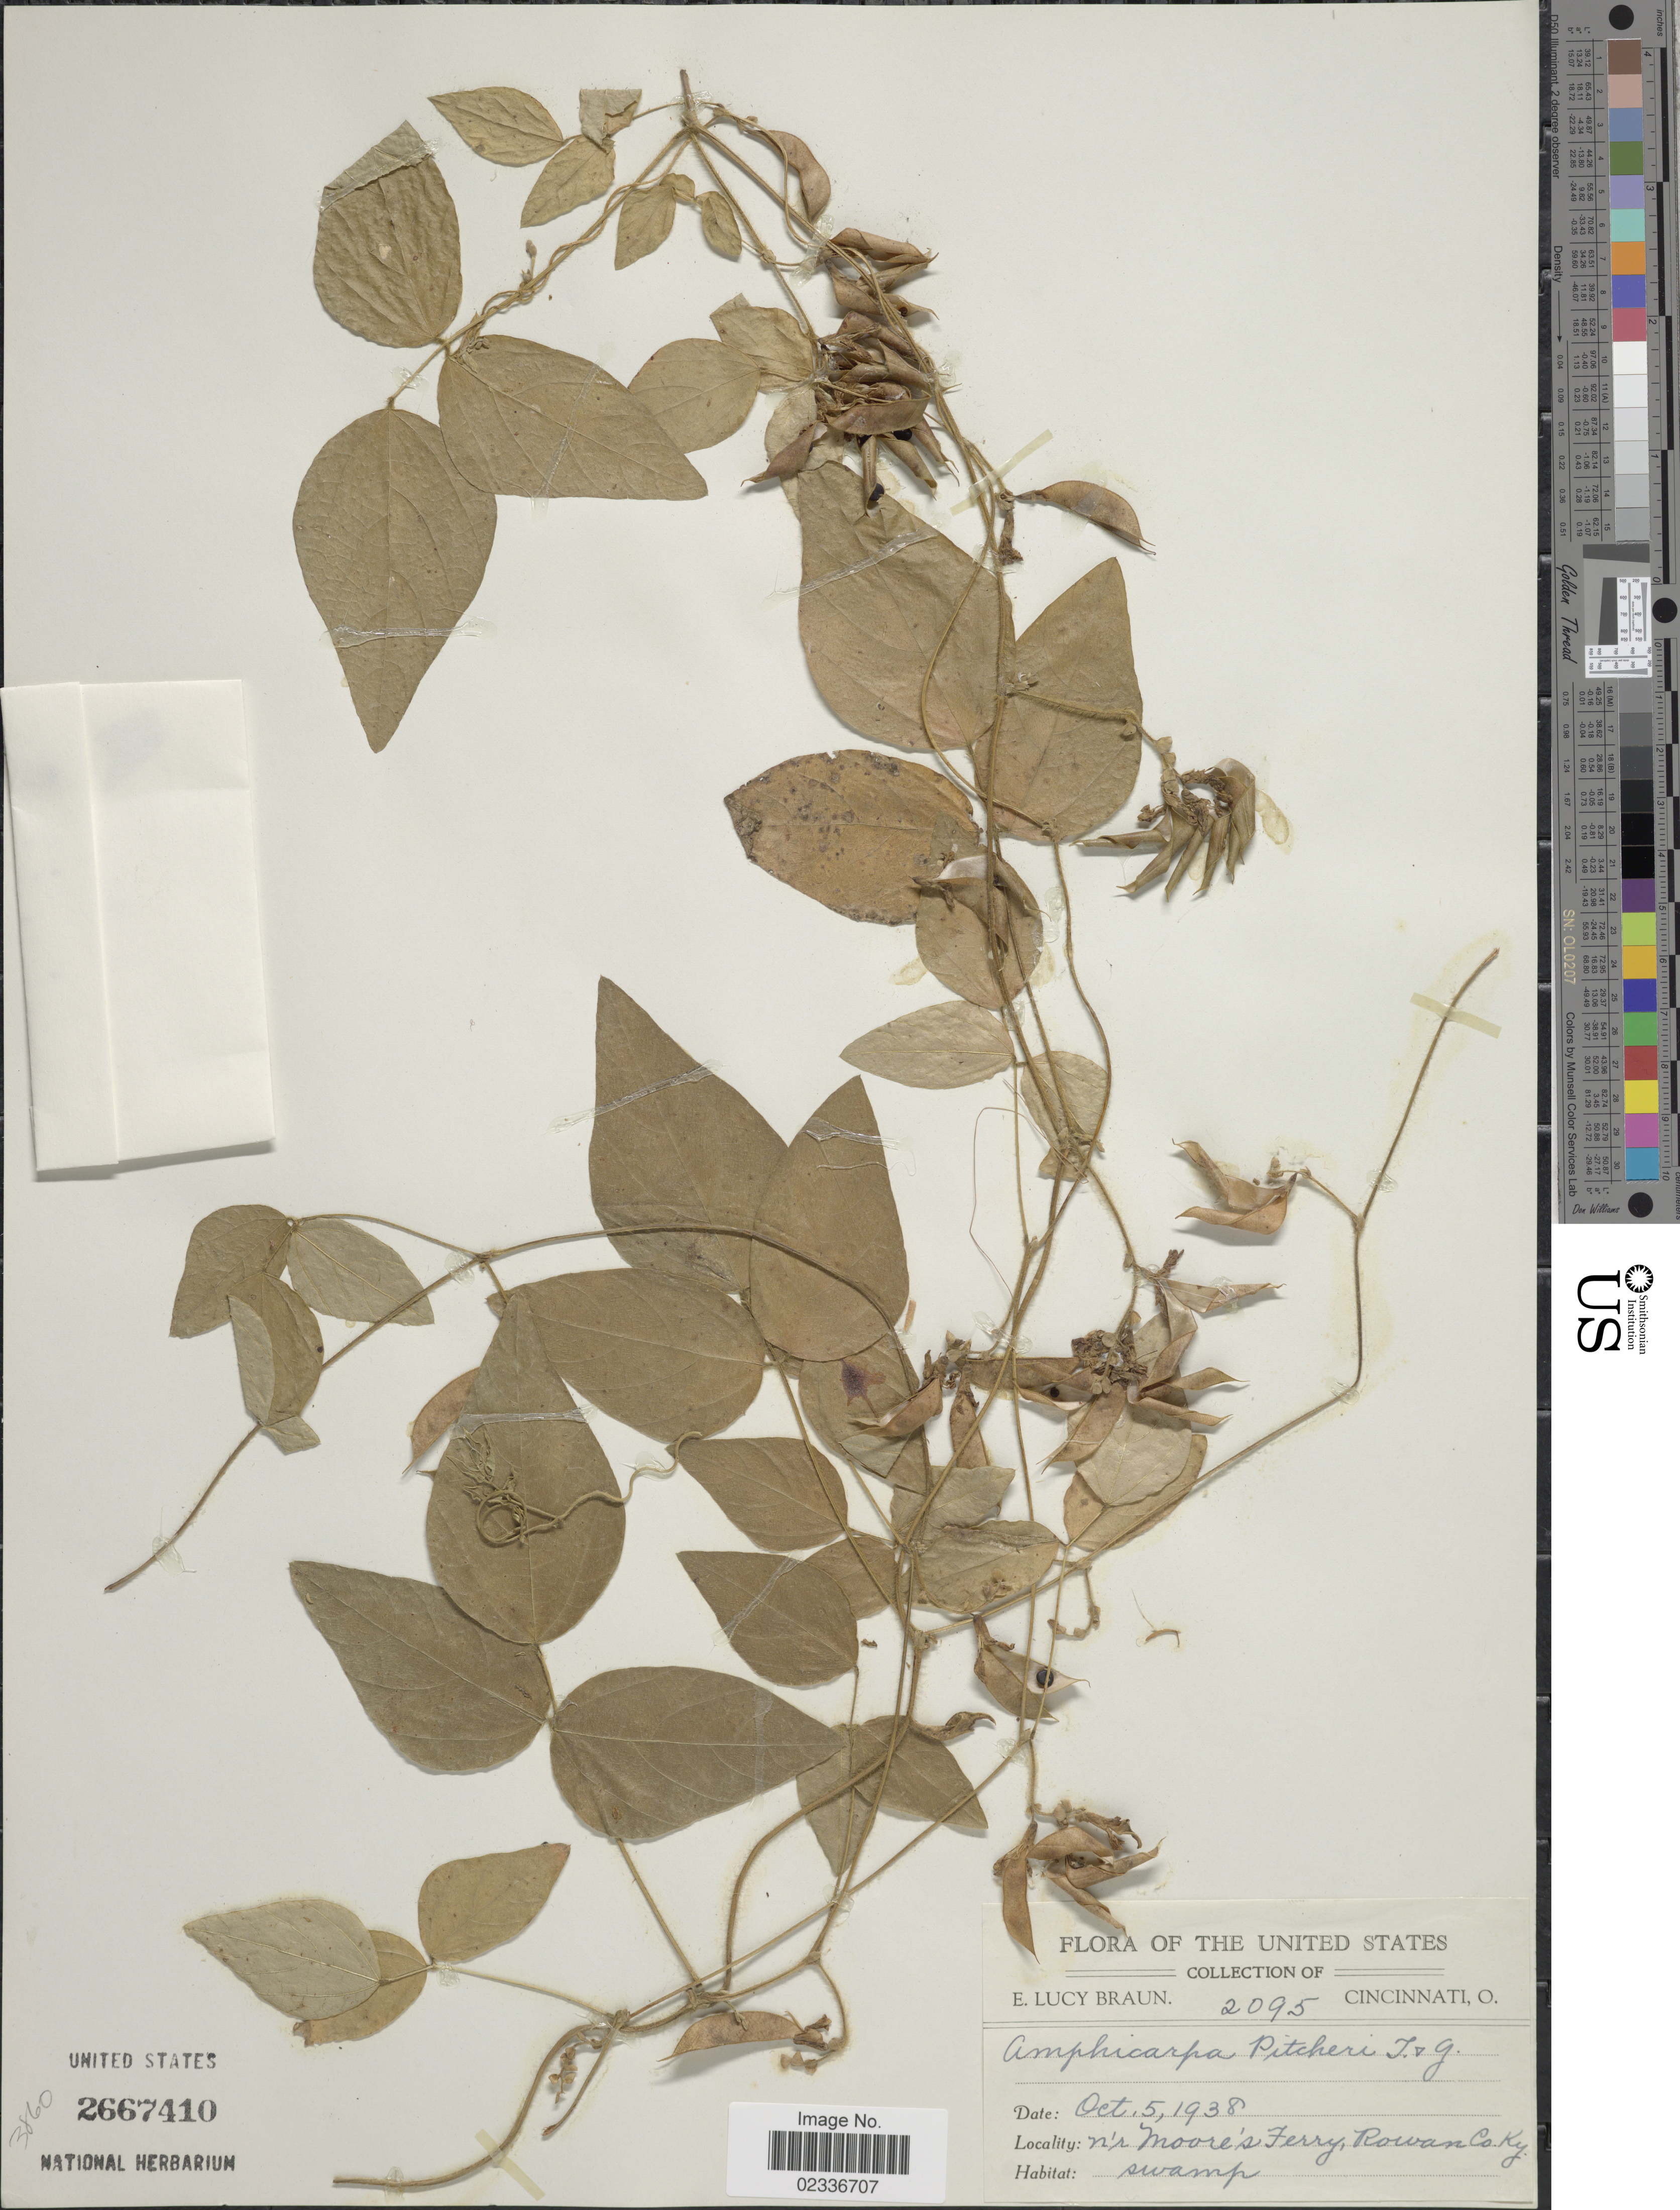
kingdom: Plantae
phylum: Tracheophyta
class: Magnoliopsida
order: Fabales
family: Fabaceae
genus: Amphicarpaea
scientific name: Amphicarpaea bracteata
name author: (L.) Fernald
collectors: E. L. Braun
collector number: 2095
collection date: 1938-10-05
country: United States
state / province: Kentucky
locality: N'r Moore's Ferry, Rowan Co.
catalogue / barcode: US 2667410